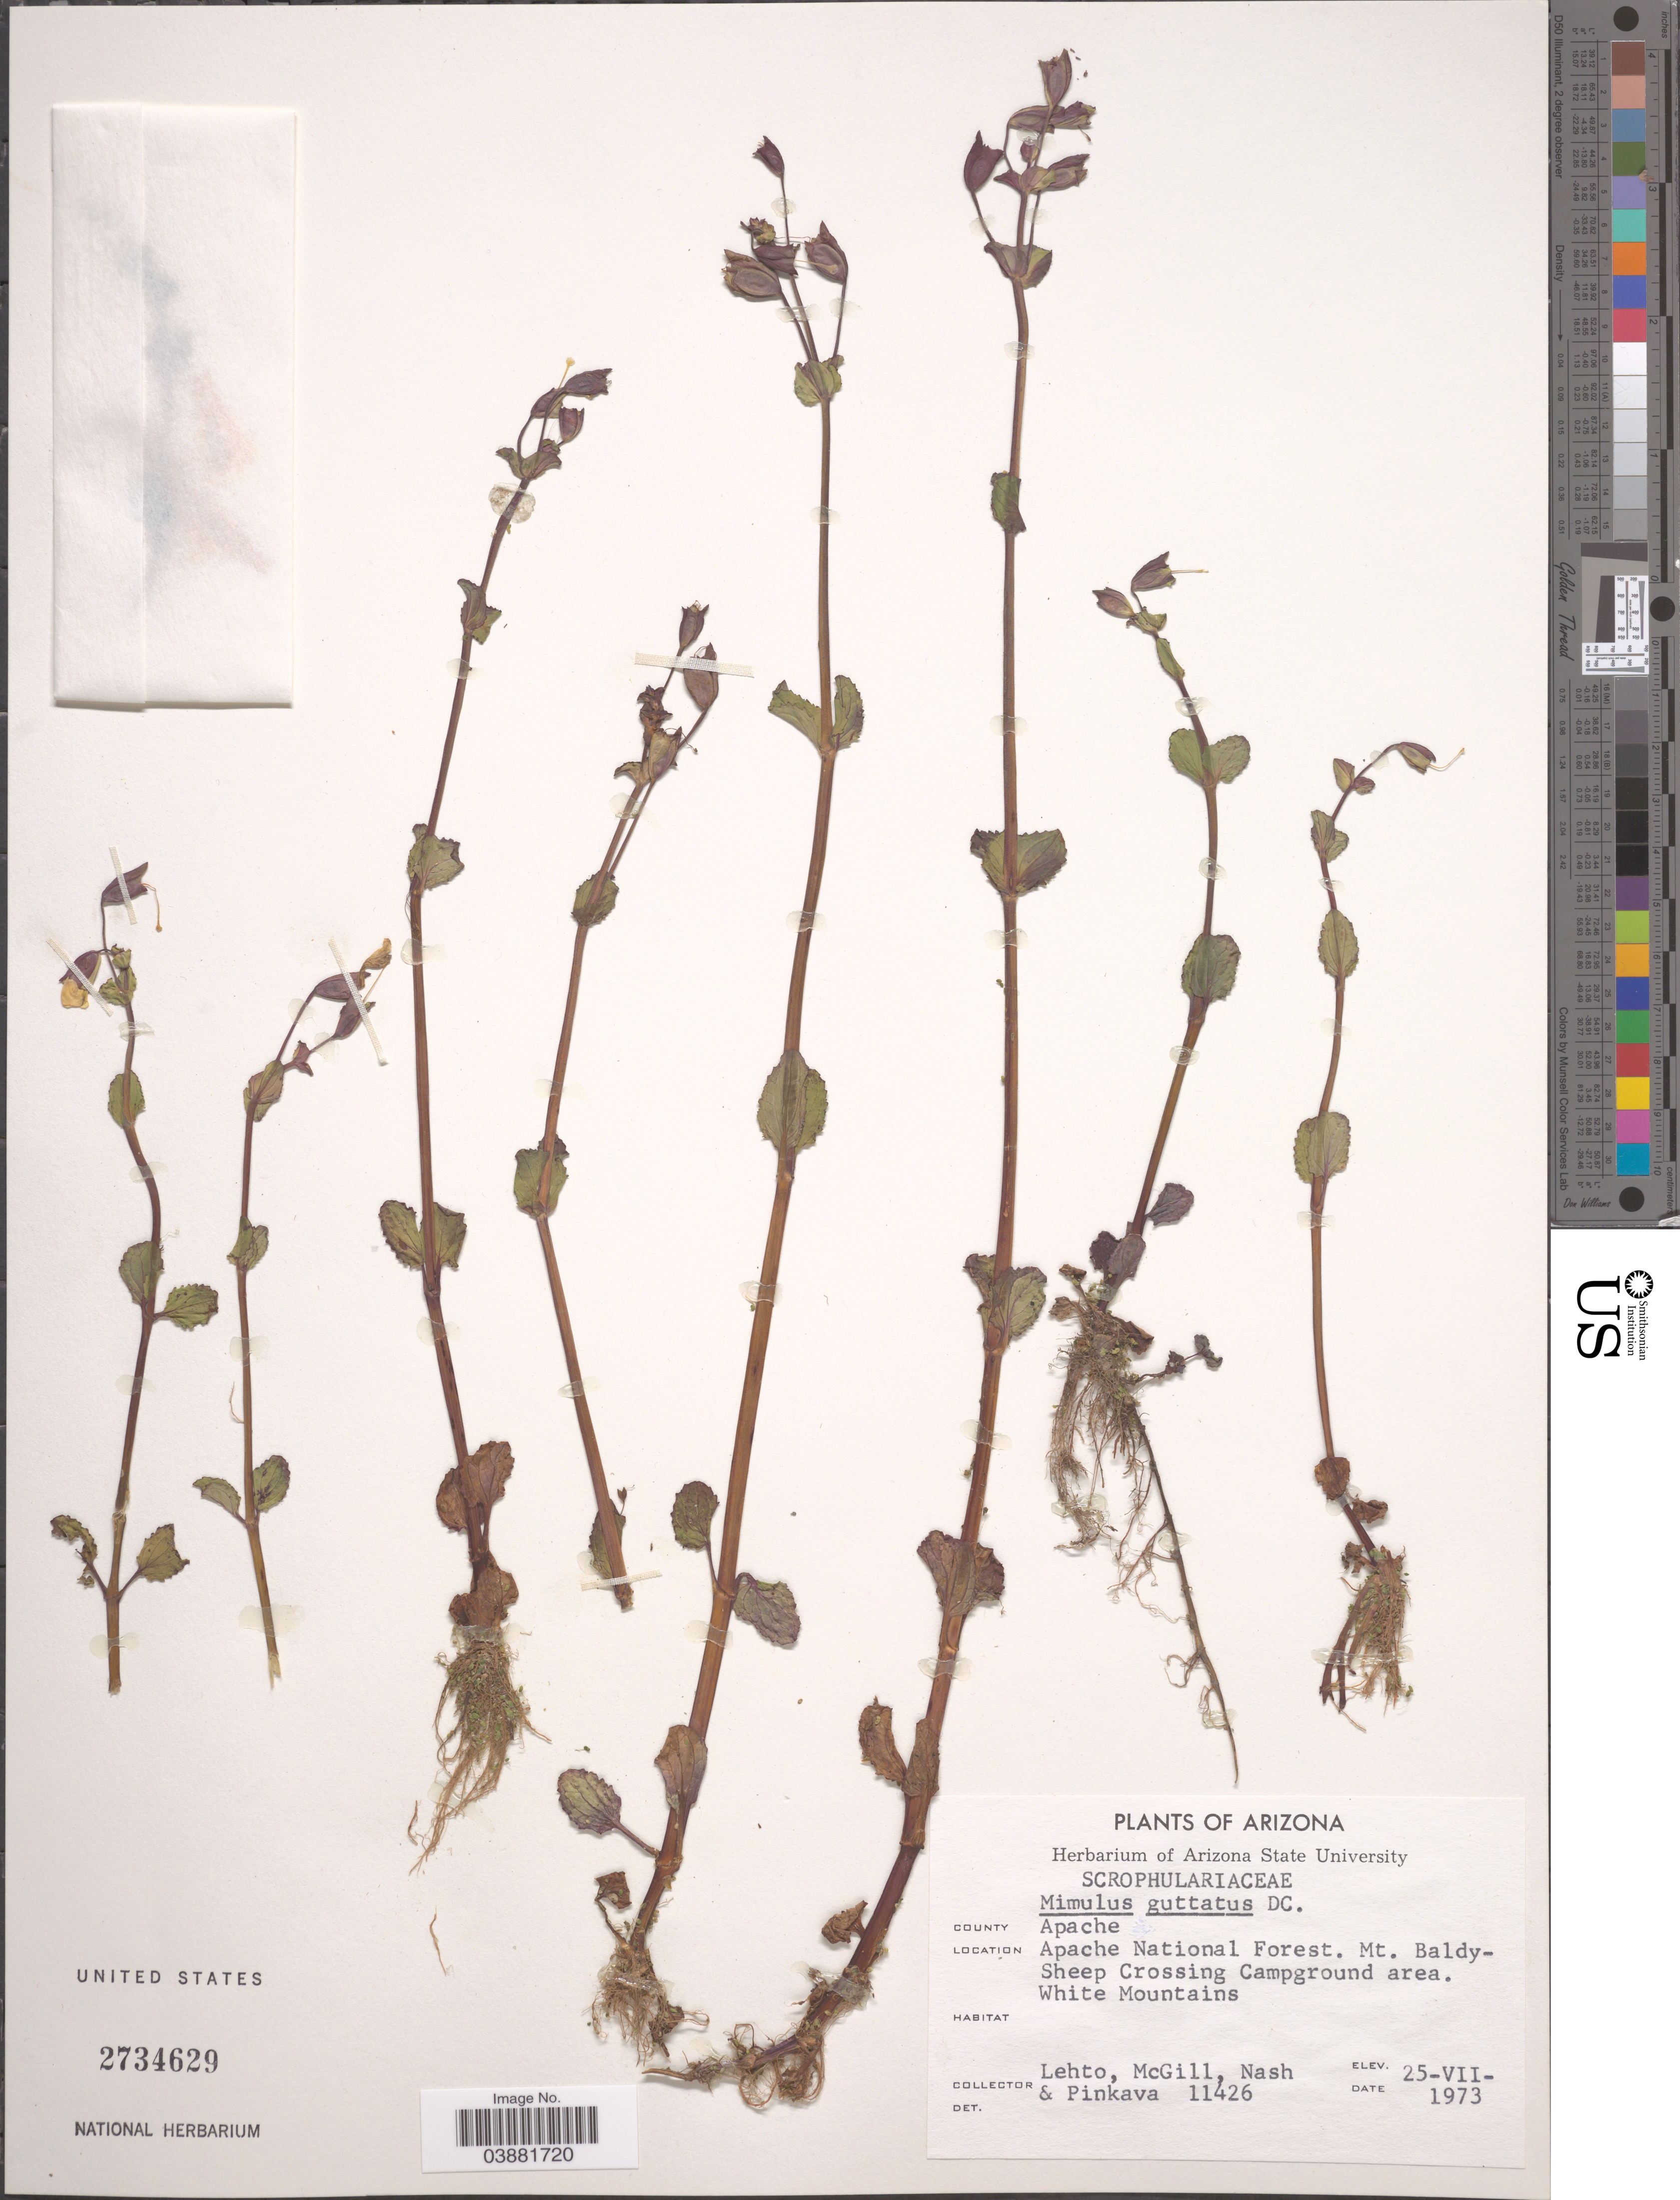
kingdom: Plantae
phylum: Tracheophyta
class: Magnoliopsida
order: Lamiales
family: Phrymaceae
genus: Mimulus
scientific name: Mimulus guttatus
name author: DC.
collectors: -. Lehto, -. McGill, -- Nash & -. Pinkava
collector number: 11426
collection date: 1973-07-25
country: United States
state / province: Arizona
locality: County Apache. Apache National Forest. Mt. Baldy-Sheep Crossing Campground area. White Mountains.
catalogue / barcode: US 2734629